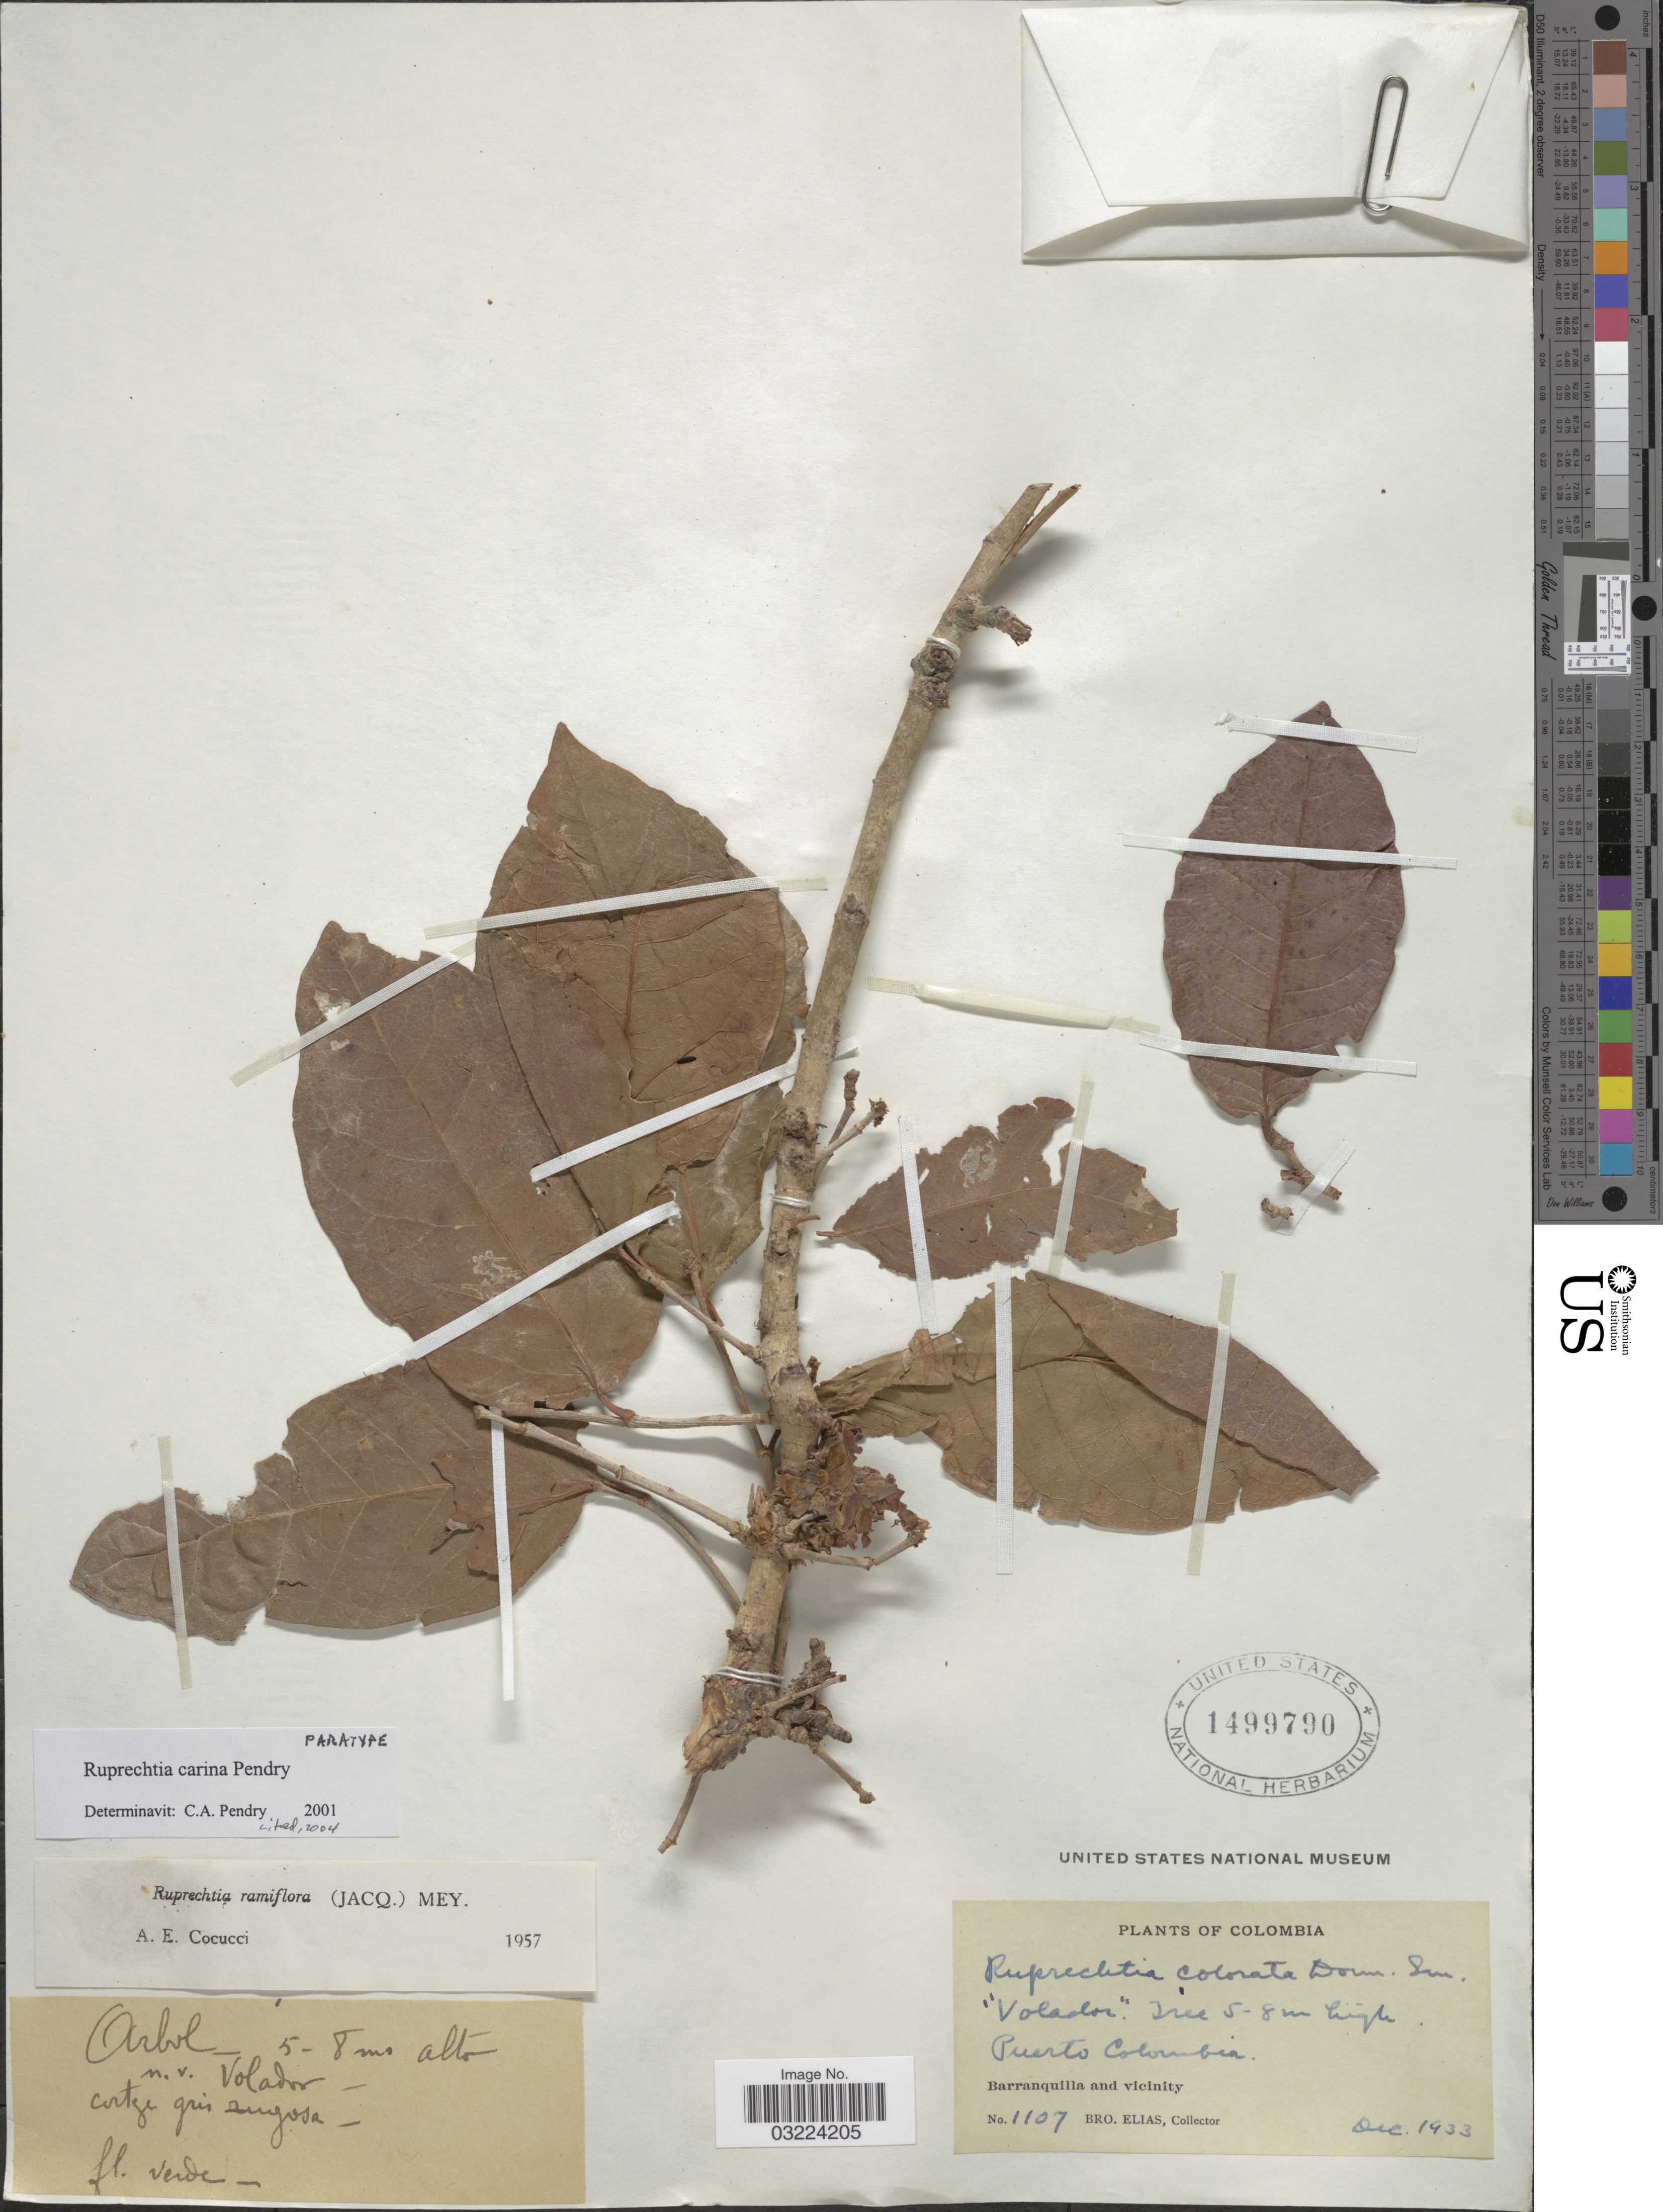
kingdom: Plantae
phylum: Tracheophyta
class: Magnoliopsida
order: Caryophyllales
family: Polygonaceae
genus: Ruprechtia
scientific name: Ruprechtia carina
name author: Pendry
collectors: Bro. Elias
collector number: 1107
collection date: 1933-12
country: Colombia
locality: Puerto Colombia, Barranquilla and vicinity.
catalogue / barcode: US 1499790